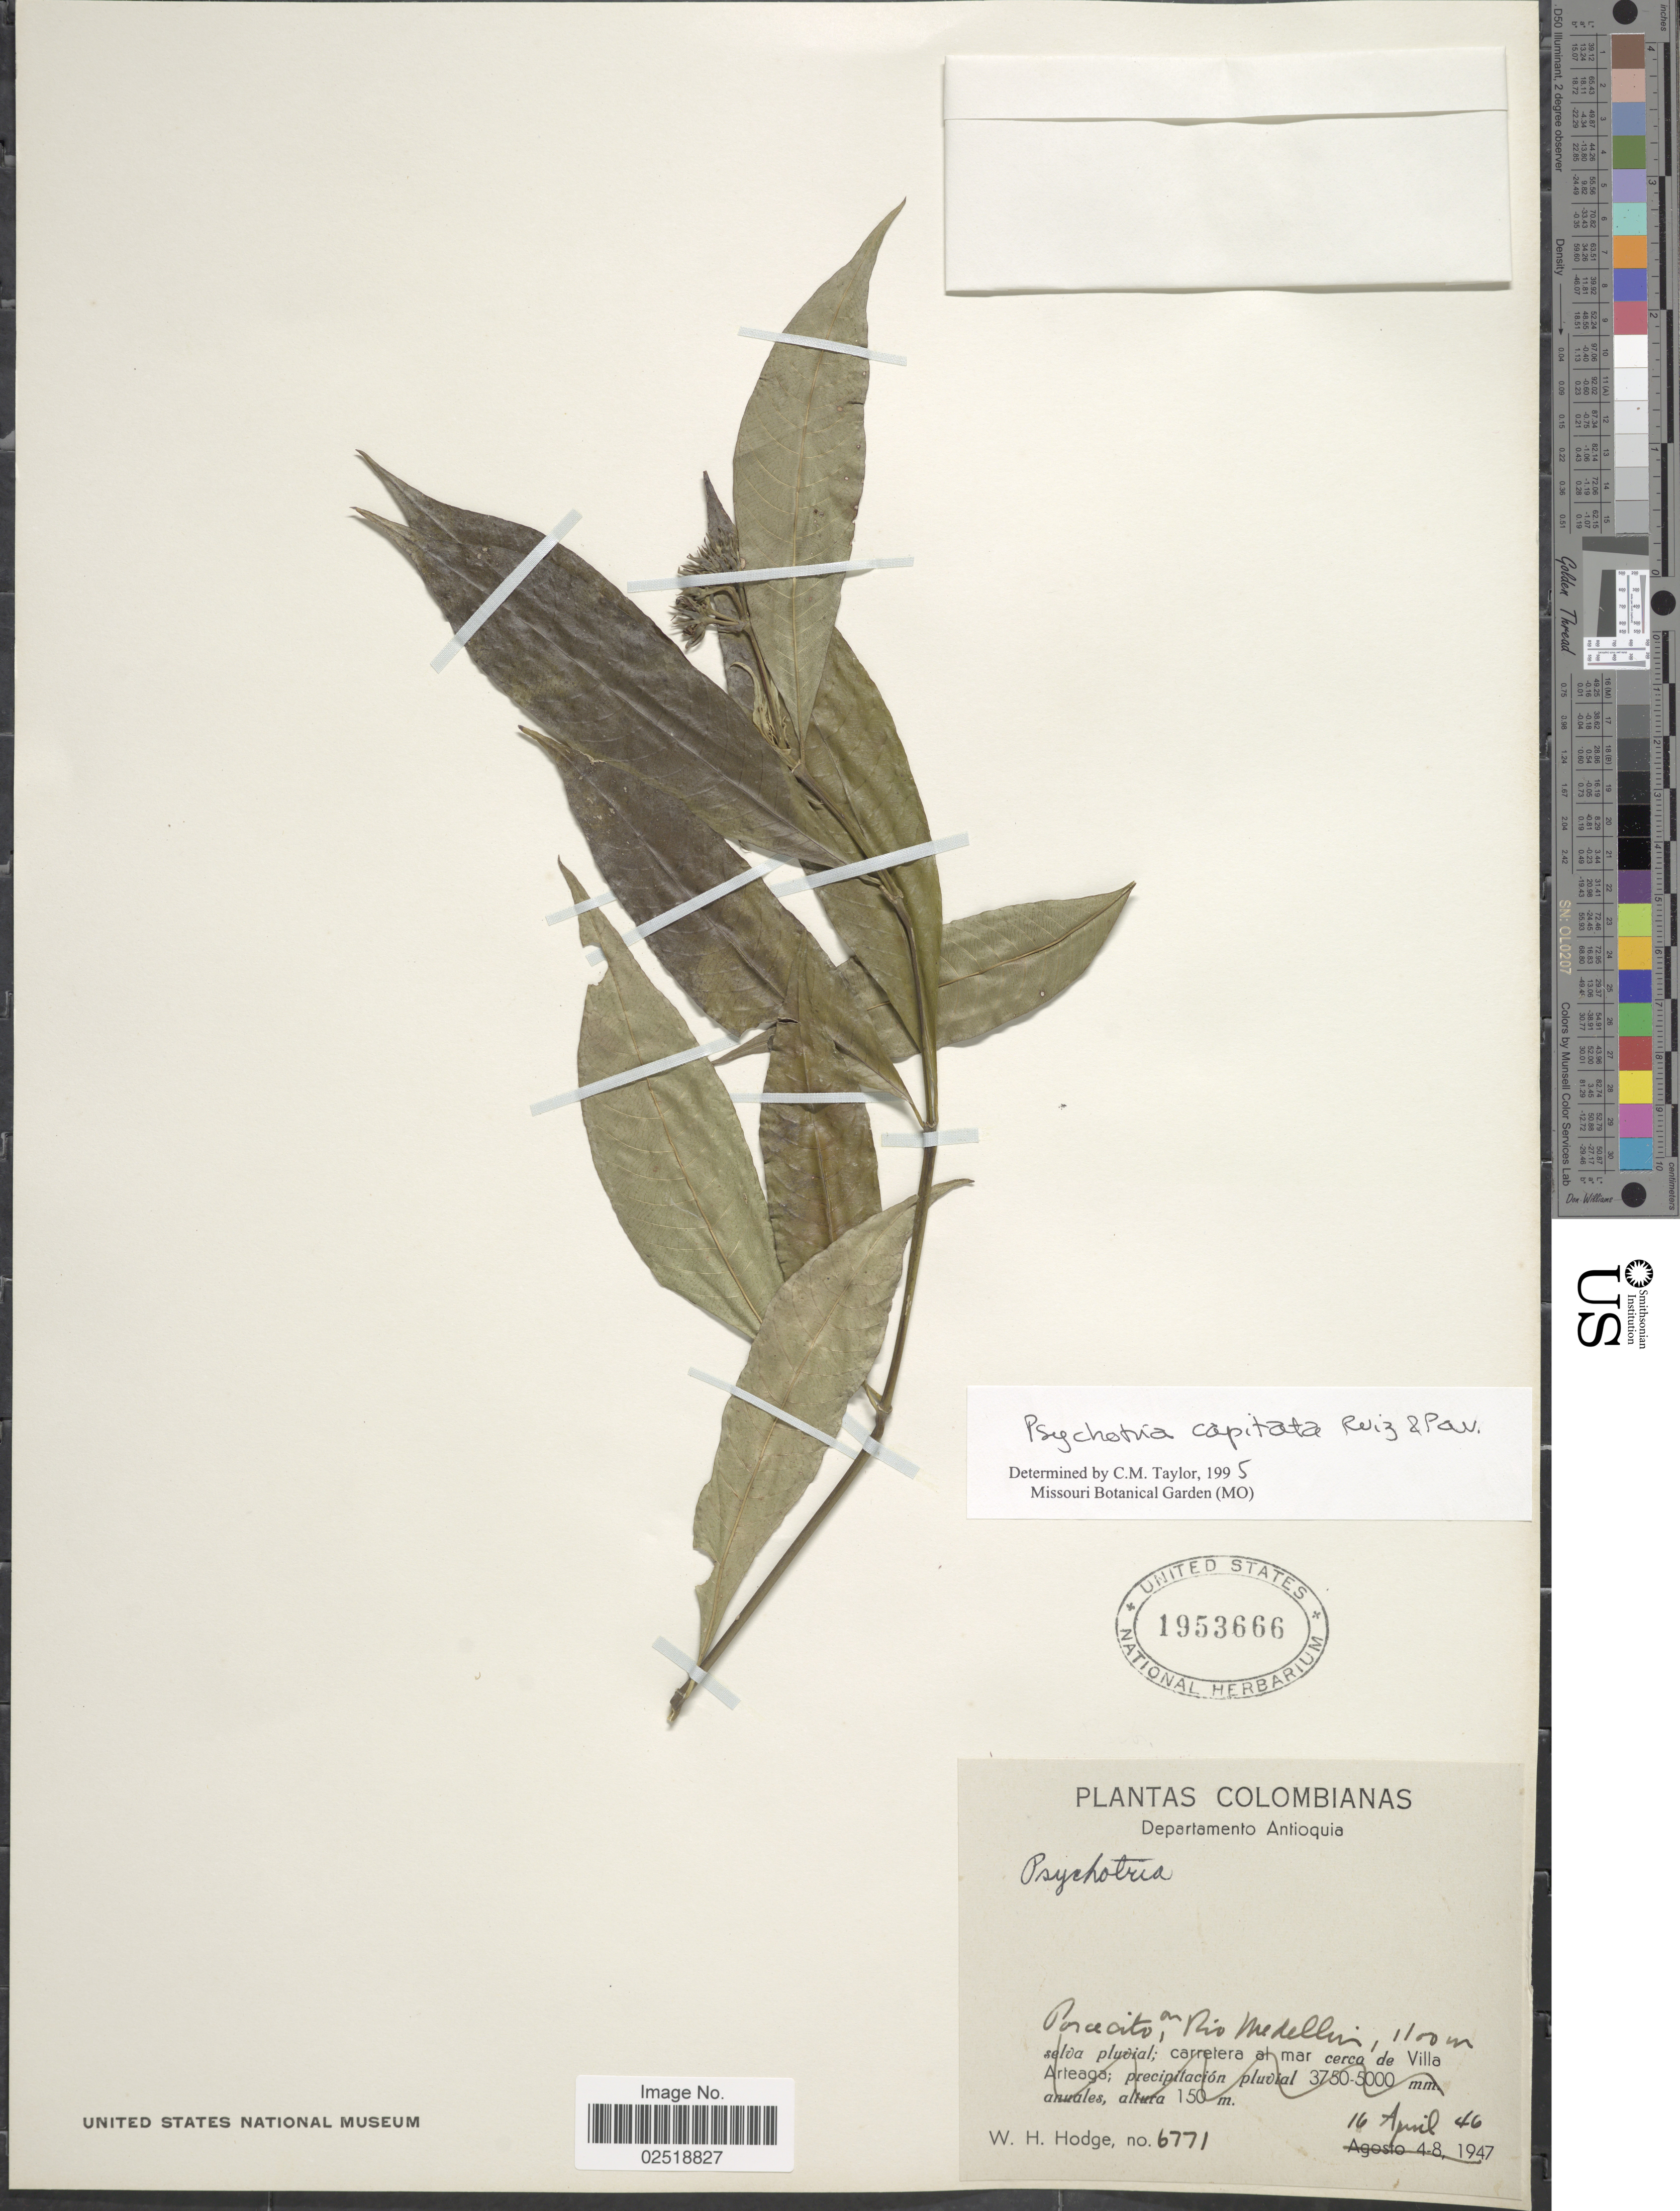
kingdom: Plantae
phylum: Tracheophyta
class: Magnoliopsida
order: Gentianales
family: Rubiaceae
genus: Psychotria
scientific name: Psychotria capitata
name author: Ruiz & Pav.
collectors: W. Hodge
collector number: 6771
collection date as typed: Transcribed d/m/y: 16/4/46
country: Colombia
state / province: Antioquia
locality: Departamento Antioquia, Porcecito, on Rio Medellin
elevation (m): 1100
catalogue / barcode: US 1953666